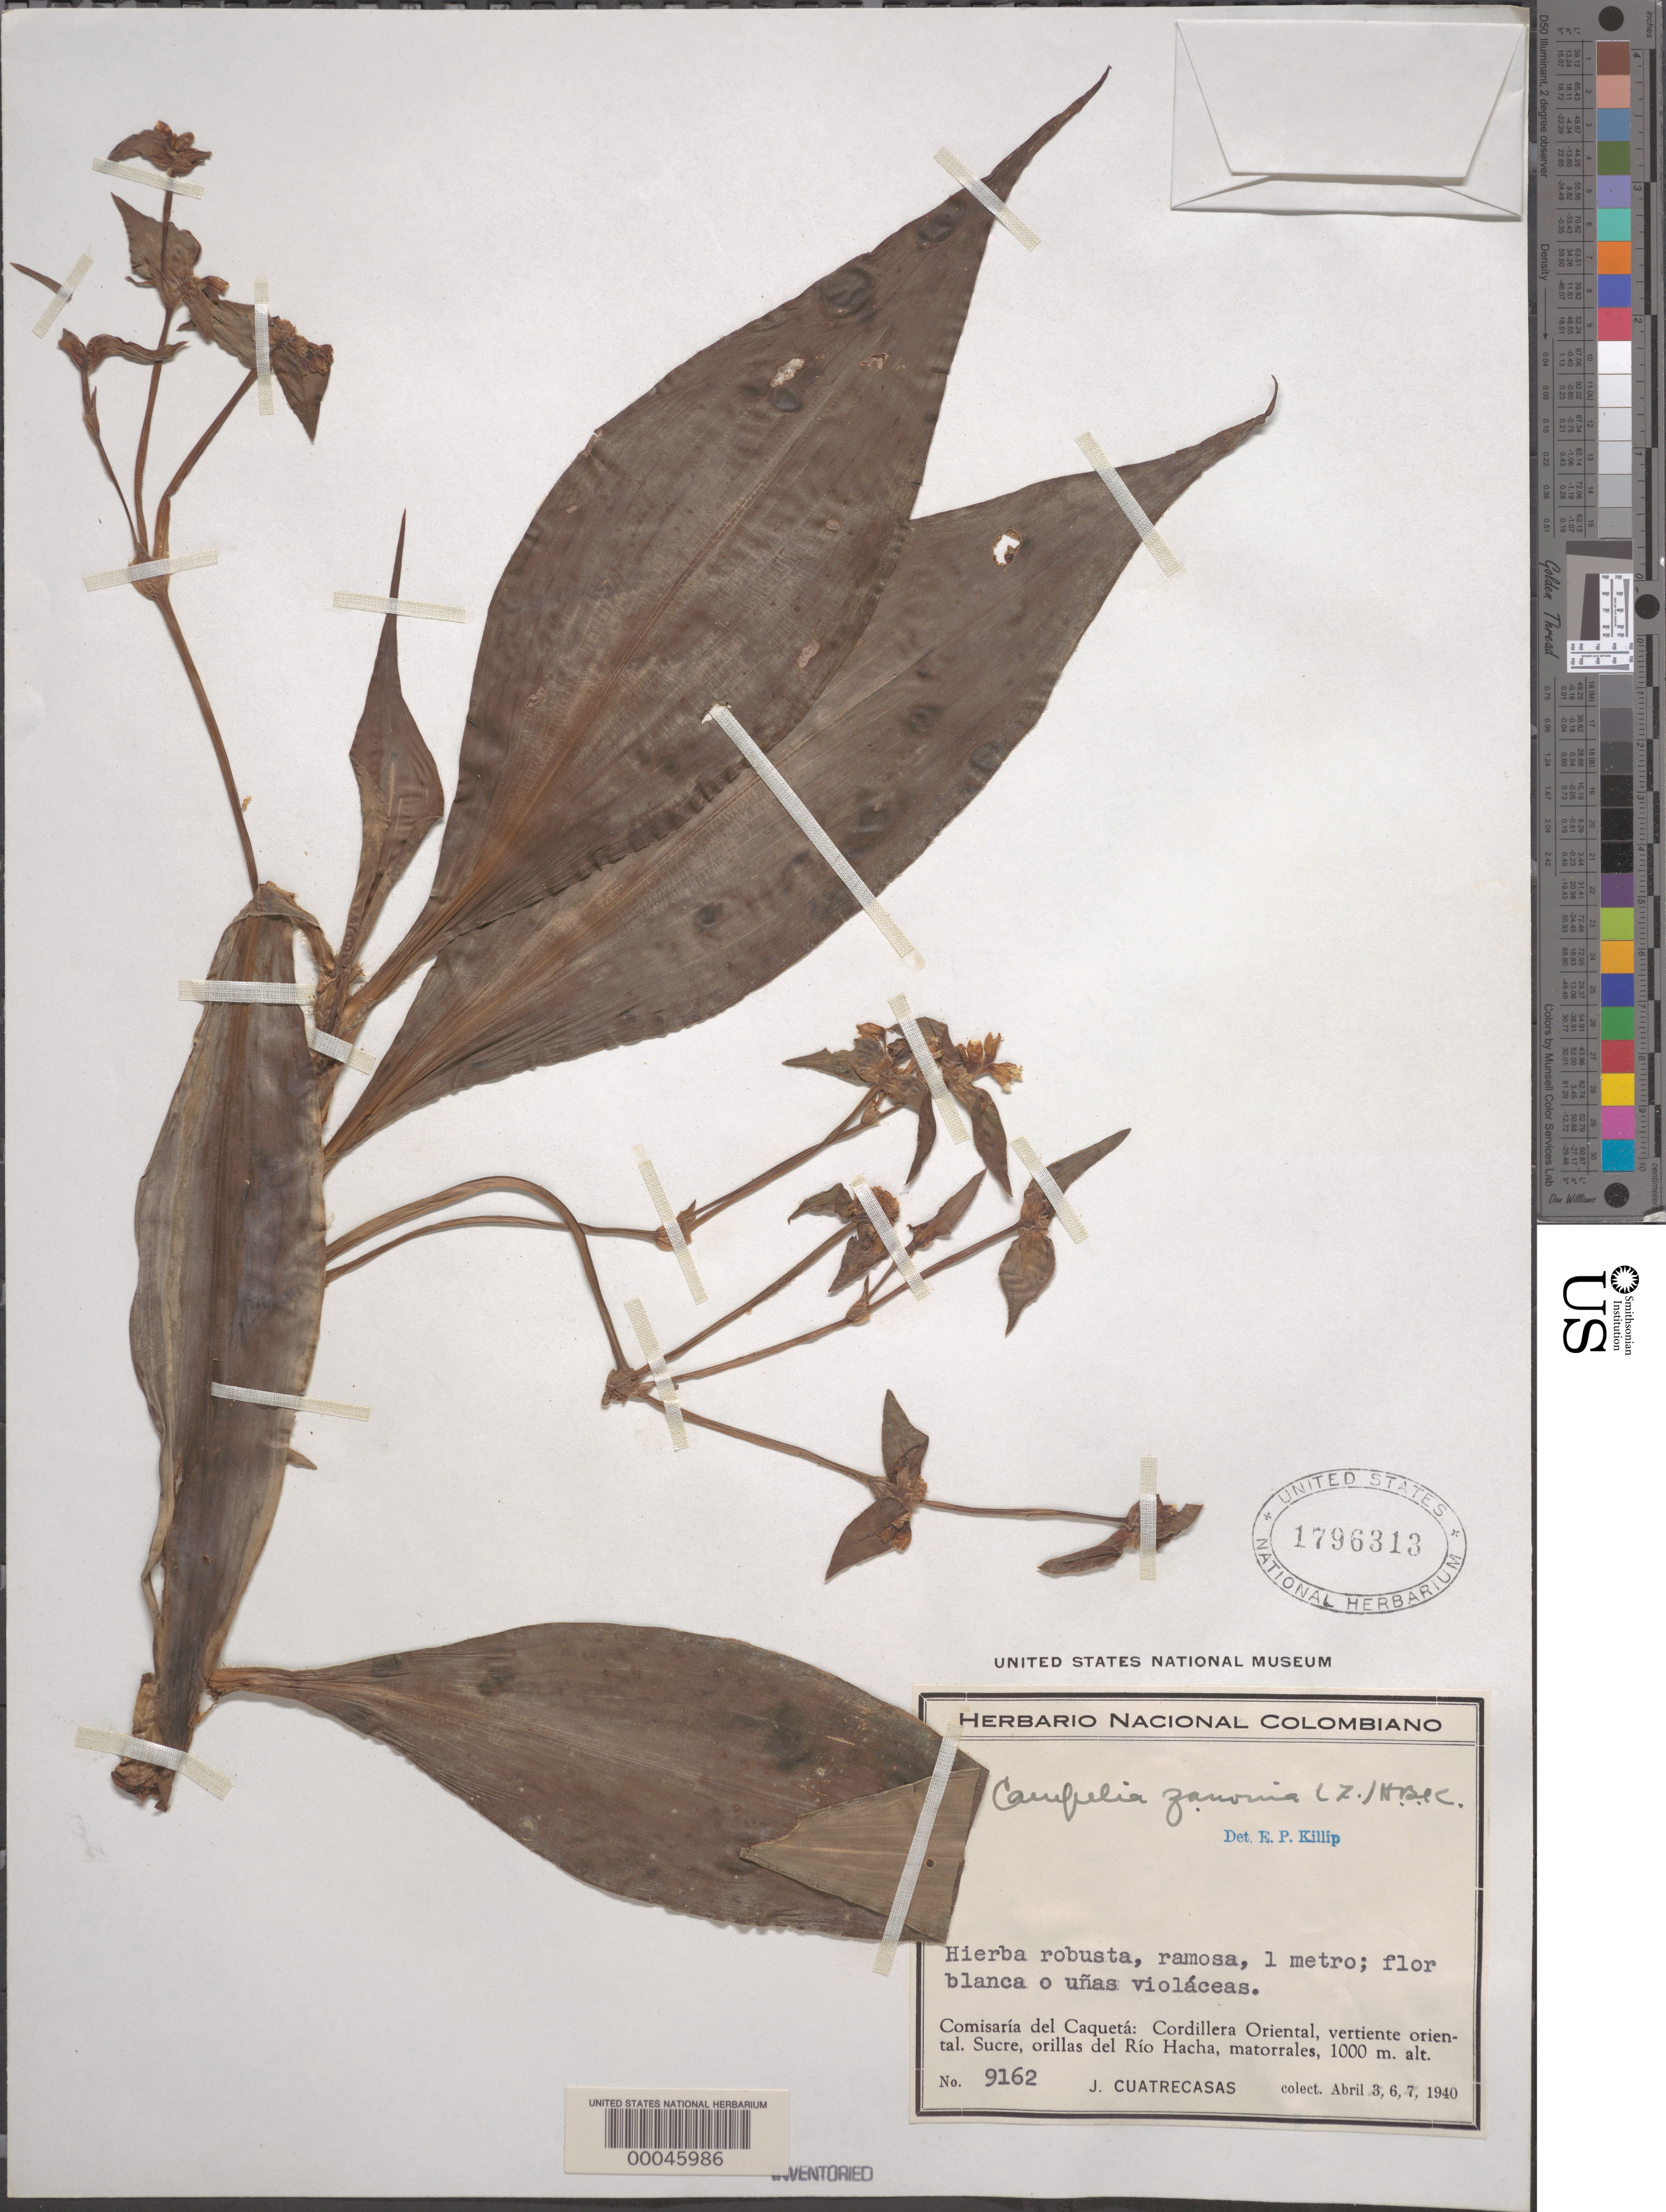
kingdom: Plantae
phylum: Tracheophyta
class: Liliopsida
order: Commelinales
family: Commelinaceae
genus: Tradescantia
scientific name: Tradescantia zanonia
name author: (L.) Sw.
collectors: J. Cuatrecasas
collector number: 9162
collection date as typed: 03 Apr 1940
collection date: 1940-04-03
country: Colombia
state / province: Sucre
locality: Cordillera Oriental, Rio Hacha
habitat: Riverbank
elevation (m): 1000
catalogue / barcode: US 1796313